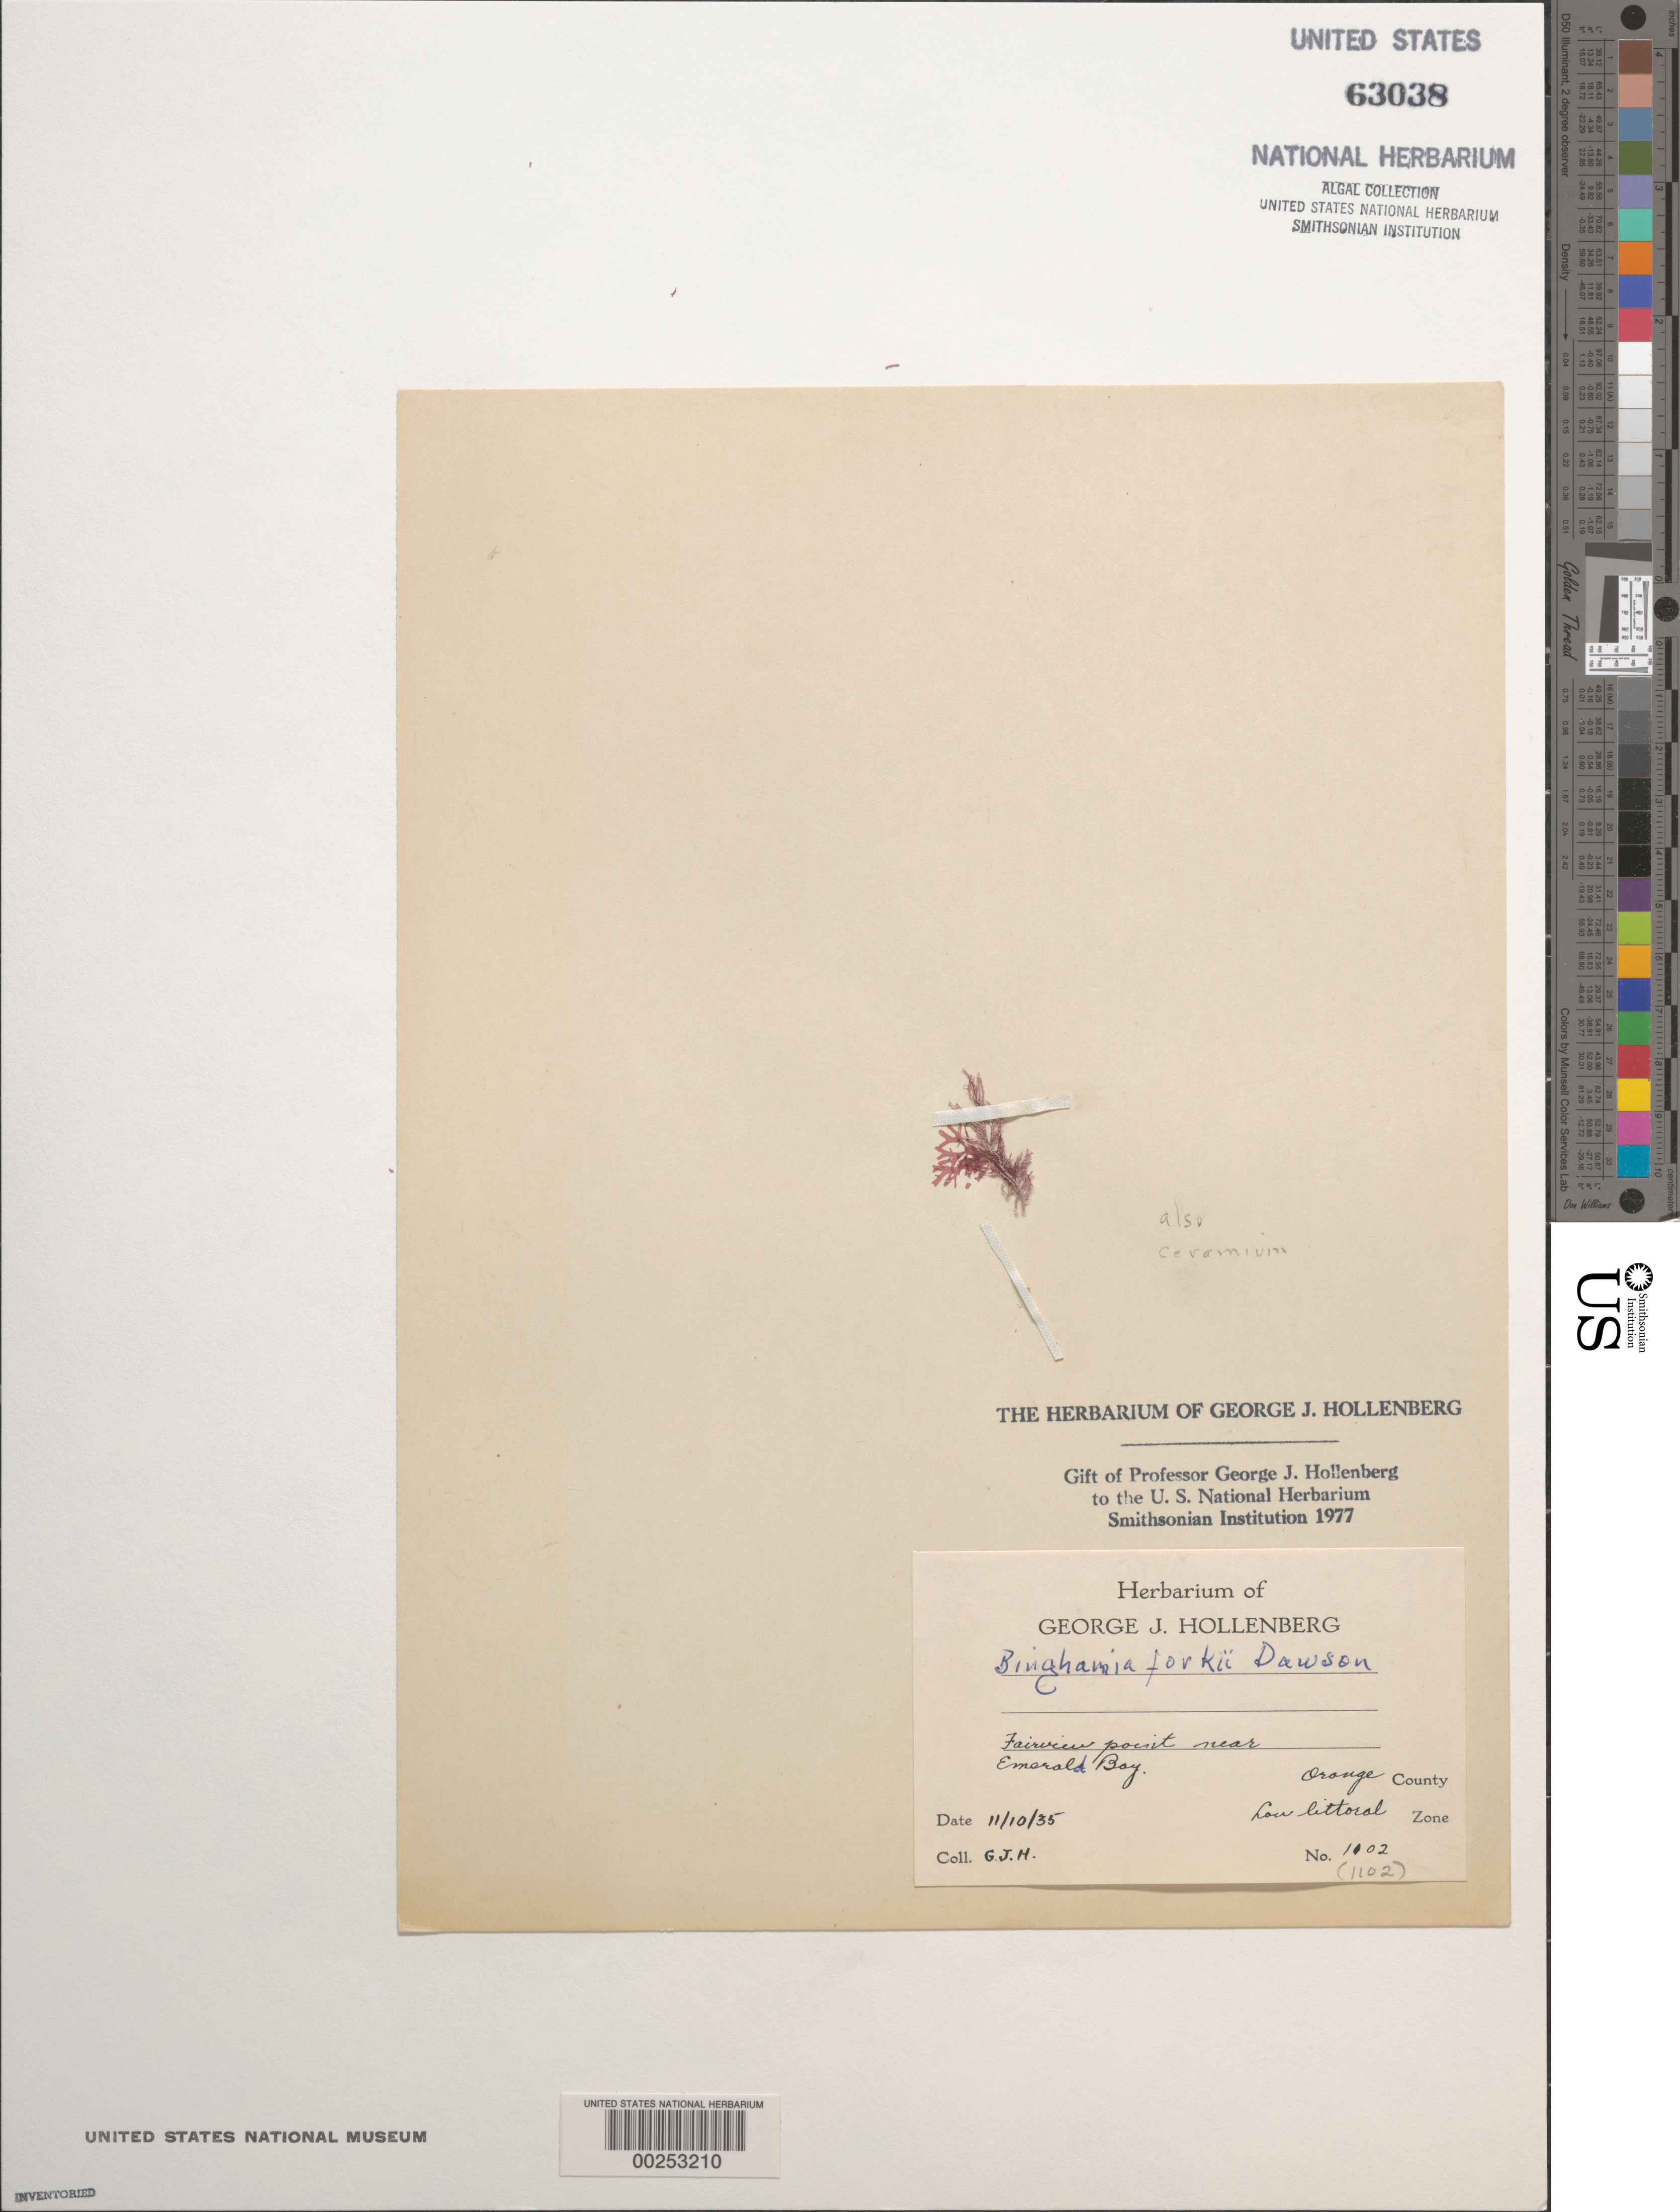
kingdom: Plantae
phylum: Rhodophyta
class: Florideophyceae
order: Rhodymeniales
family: Lomentariaceae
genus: Binghamia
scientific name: Binghamia forkii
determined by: Hollenberg, George J.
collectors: G. Hollenberg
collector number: GJH 1102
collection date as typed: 10 Nov 1935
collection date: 1935-11-10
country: United States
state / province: California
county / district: Orange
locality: Fairview Point near Emerald Bay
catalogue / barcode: US 63038